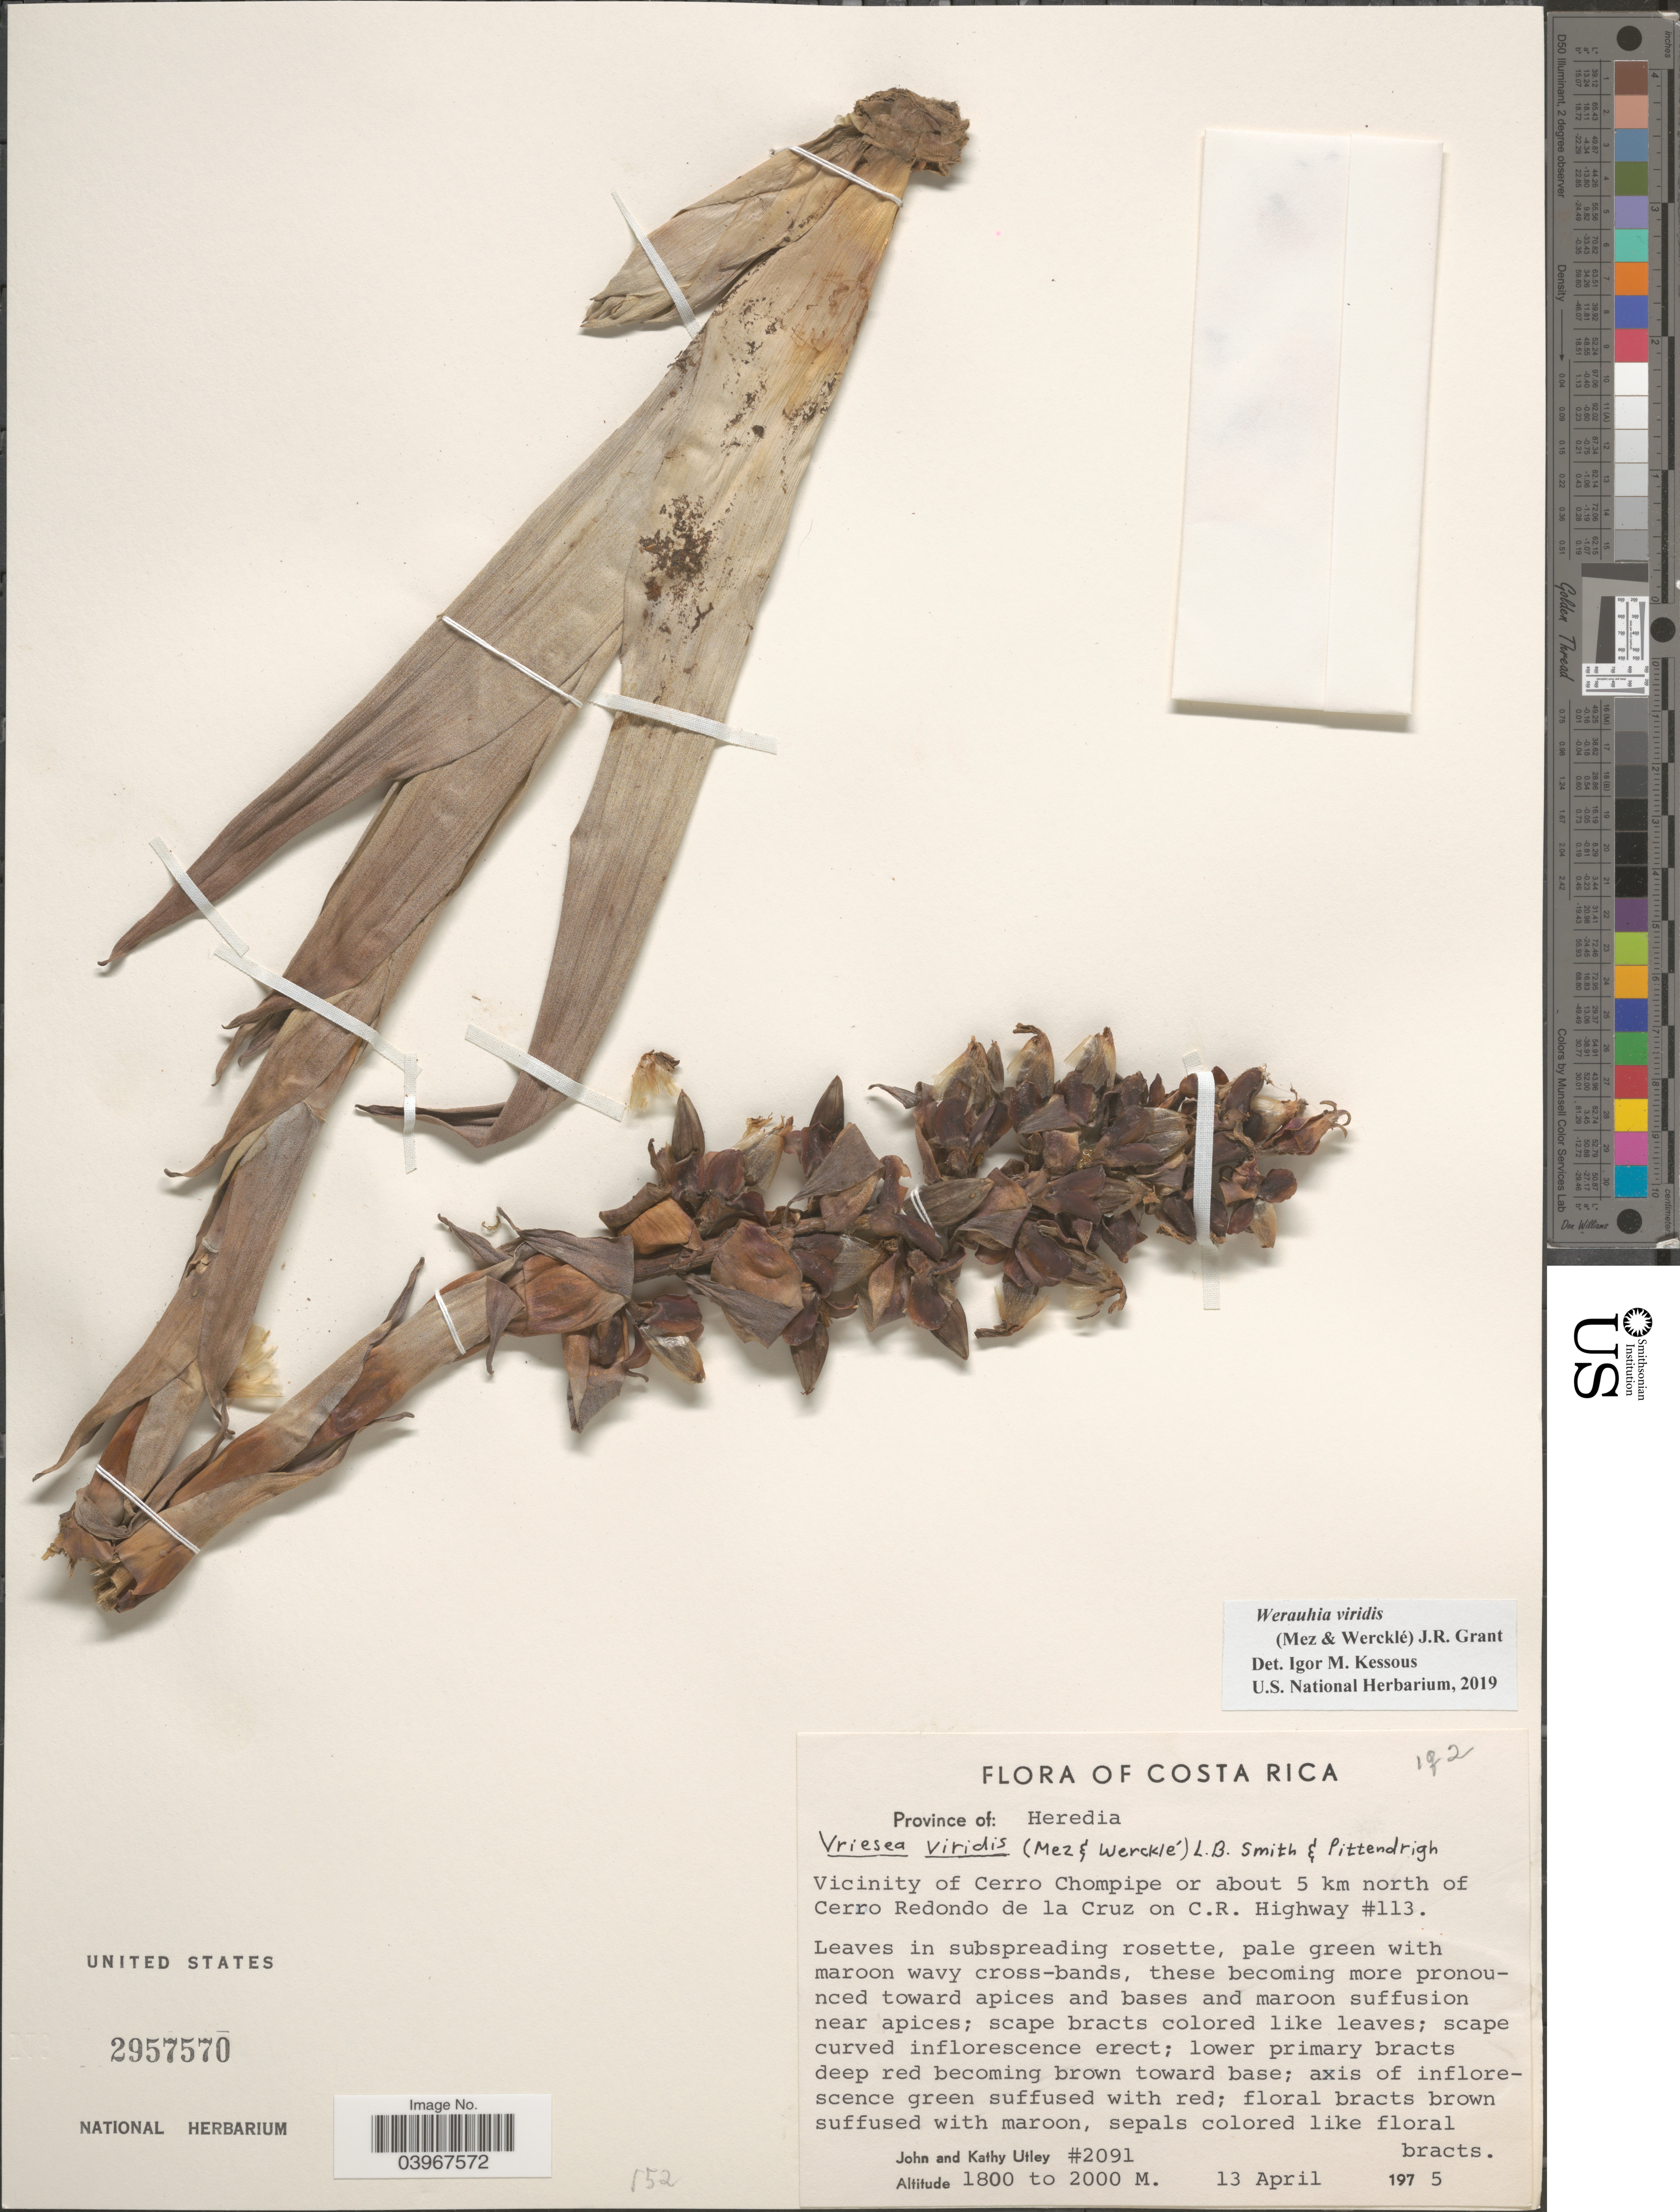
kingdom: Plantae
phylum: Tracheophyta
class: Liliopsida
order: Poales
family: Bromeliaceae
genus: Werauhia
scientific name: Werauhia viridis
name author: (Mez & Wercklé) J.R. Grant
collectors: J. F. Utley & K. Burt-Utley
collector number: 2091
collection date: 1975-04-13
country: Costa Rica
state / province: Heredia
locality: Vicinity of Cerro Chompipe or about 5 km north of Cerro Redondo de la Cruz on C.R. Highway #113.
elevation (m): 1800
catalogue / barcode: US 2957570